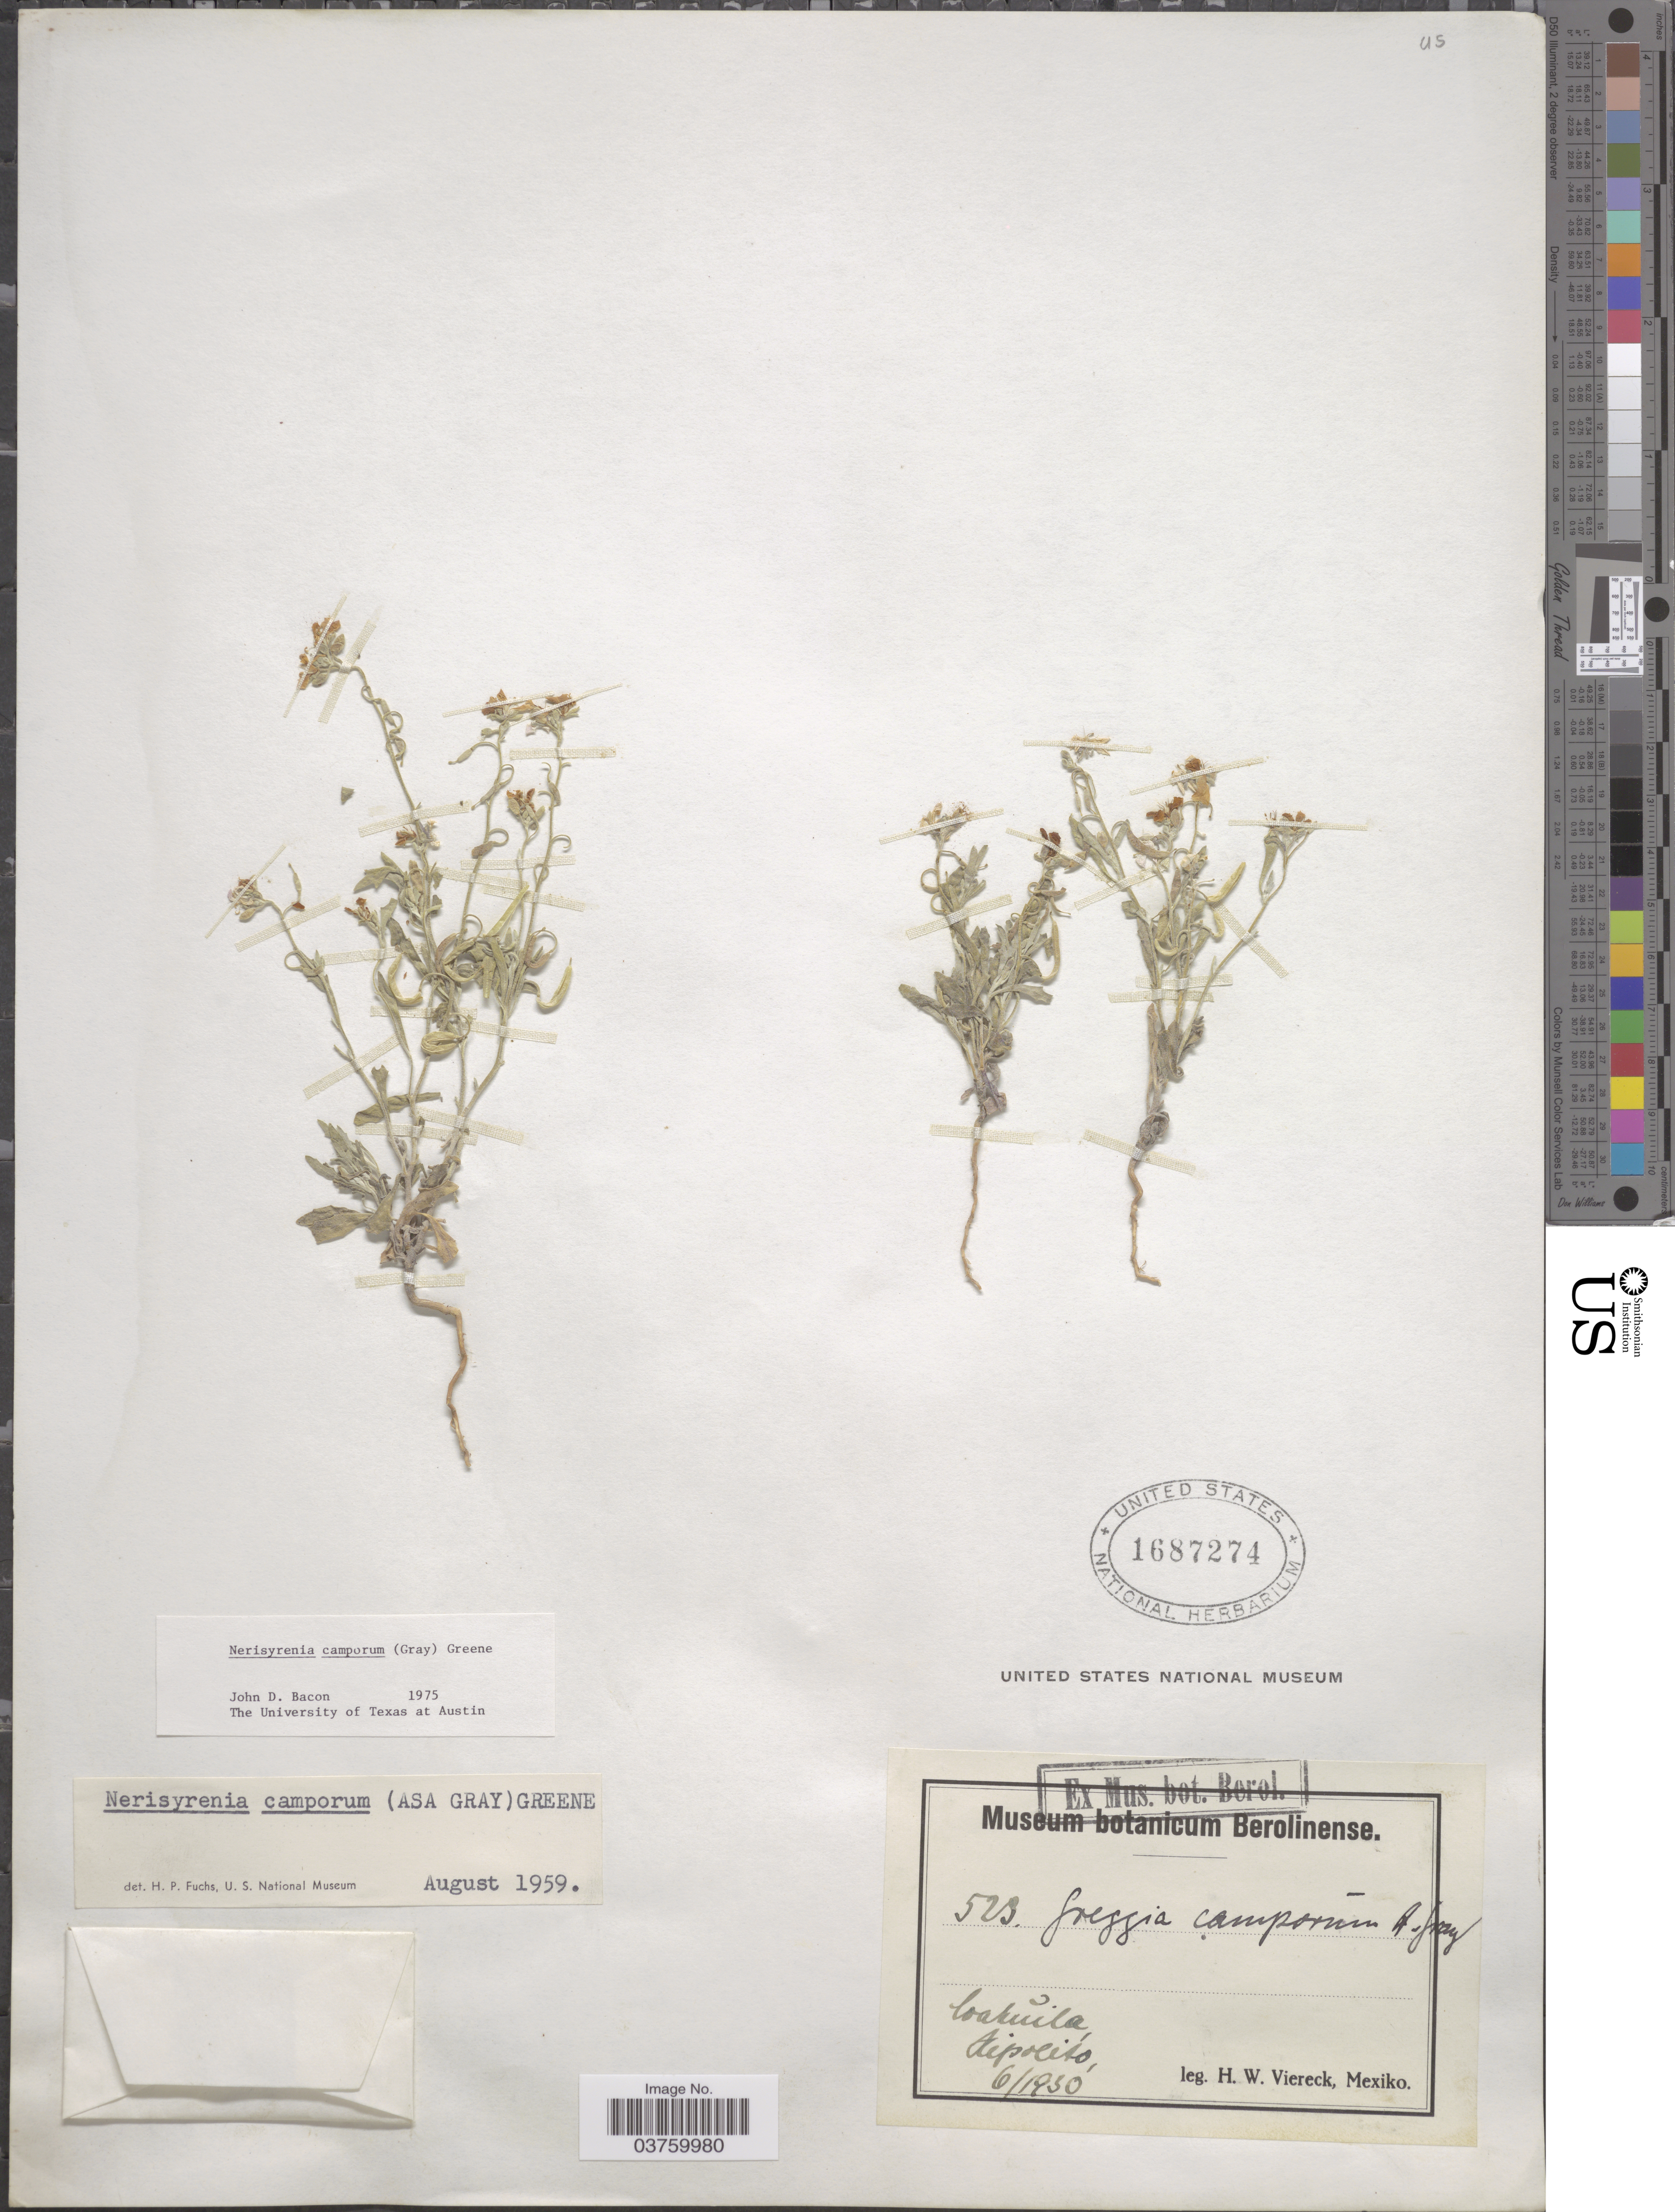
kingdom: Plantae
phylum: Tracheophyta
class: Magnoliopsida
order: Brassicales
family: Brassicaceae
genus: Nerisyrenia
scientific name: Nerisyrenia camporum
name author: (A. Gray) Greene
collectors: H. W. Viereck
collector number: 523*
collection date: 1930-06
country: Mexico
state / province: Coahuila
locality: Hipolito.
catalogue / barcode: US 1687274